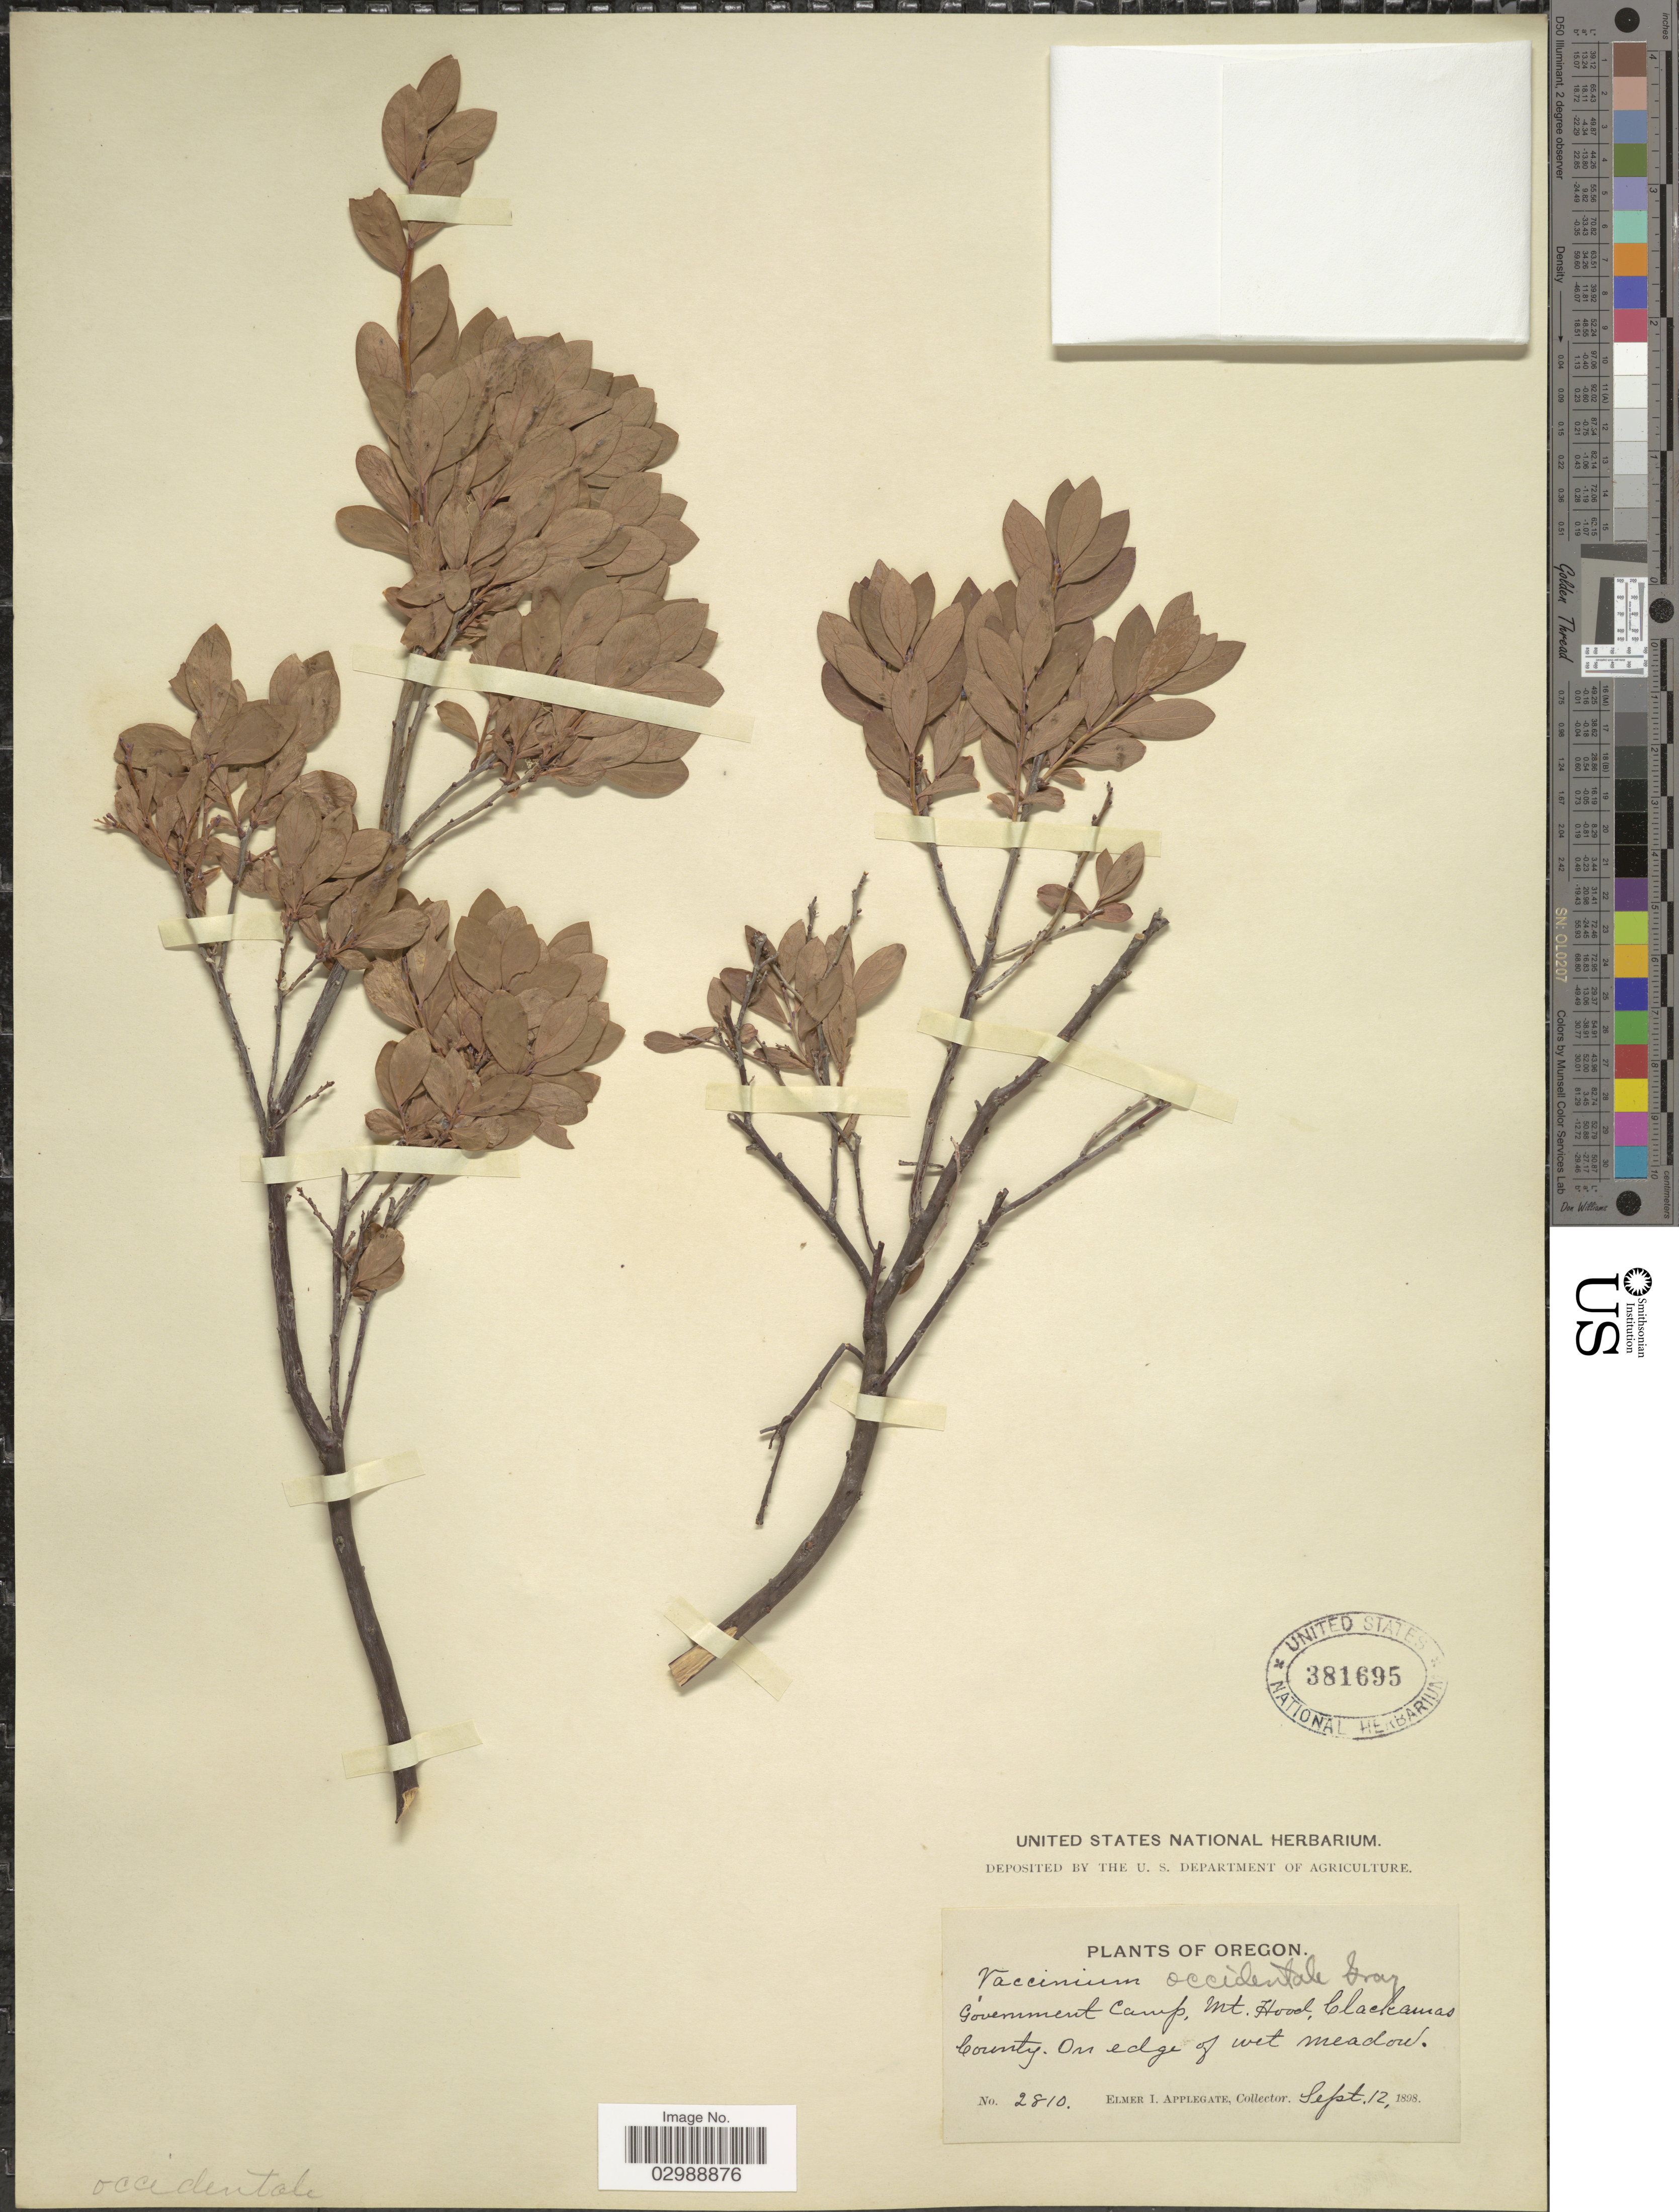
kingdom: Plantae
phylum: Tracheophyta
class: Magnoliopsida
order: Ericales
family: Ericaceae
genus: Vaccinium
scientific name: Vaccinium occidentale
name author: A. Gray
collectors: E. I. Applegate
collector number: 2810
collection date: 1898-09-12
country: United States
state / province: Oregon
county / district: Clackamas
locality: Government Camp, Mt. Hood, Clackamas County.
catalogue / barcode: US 381695